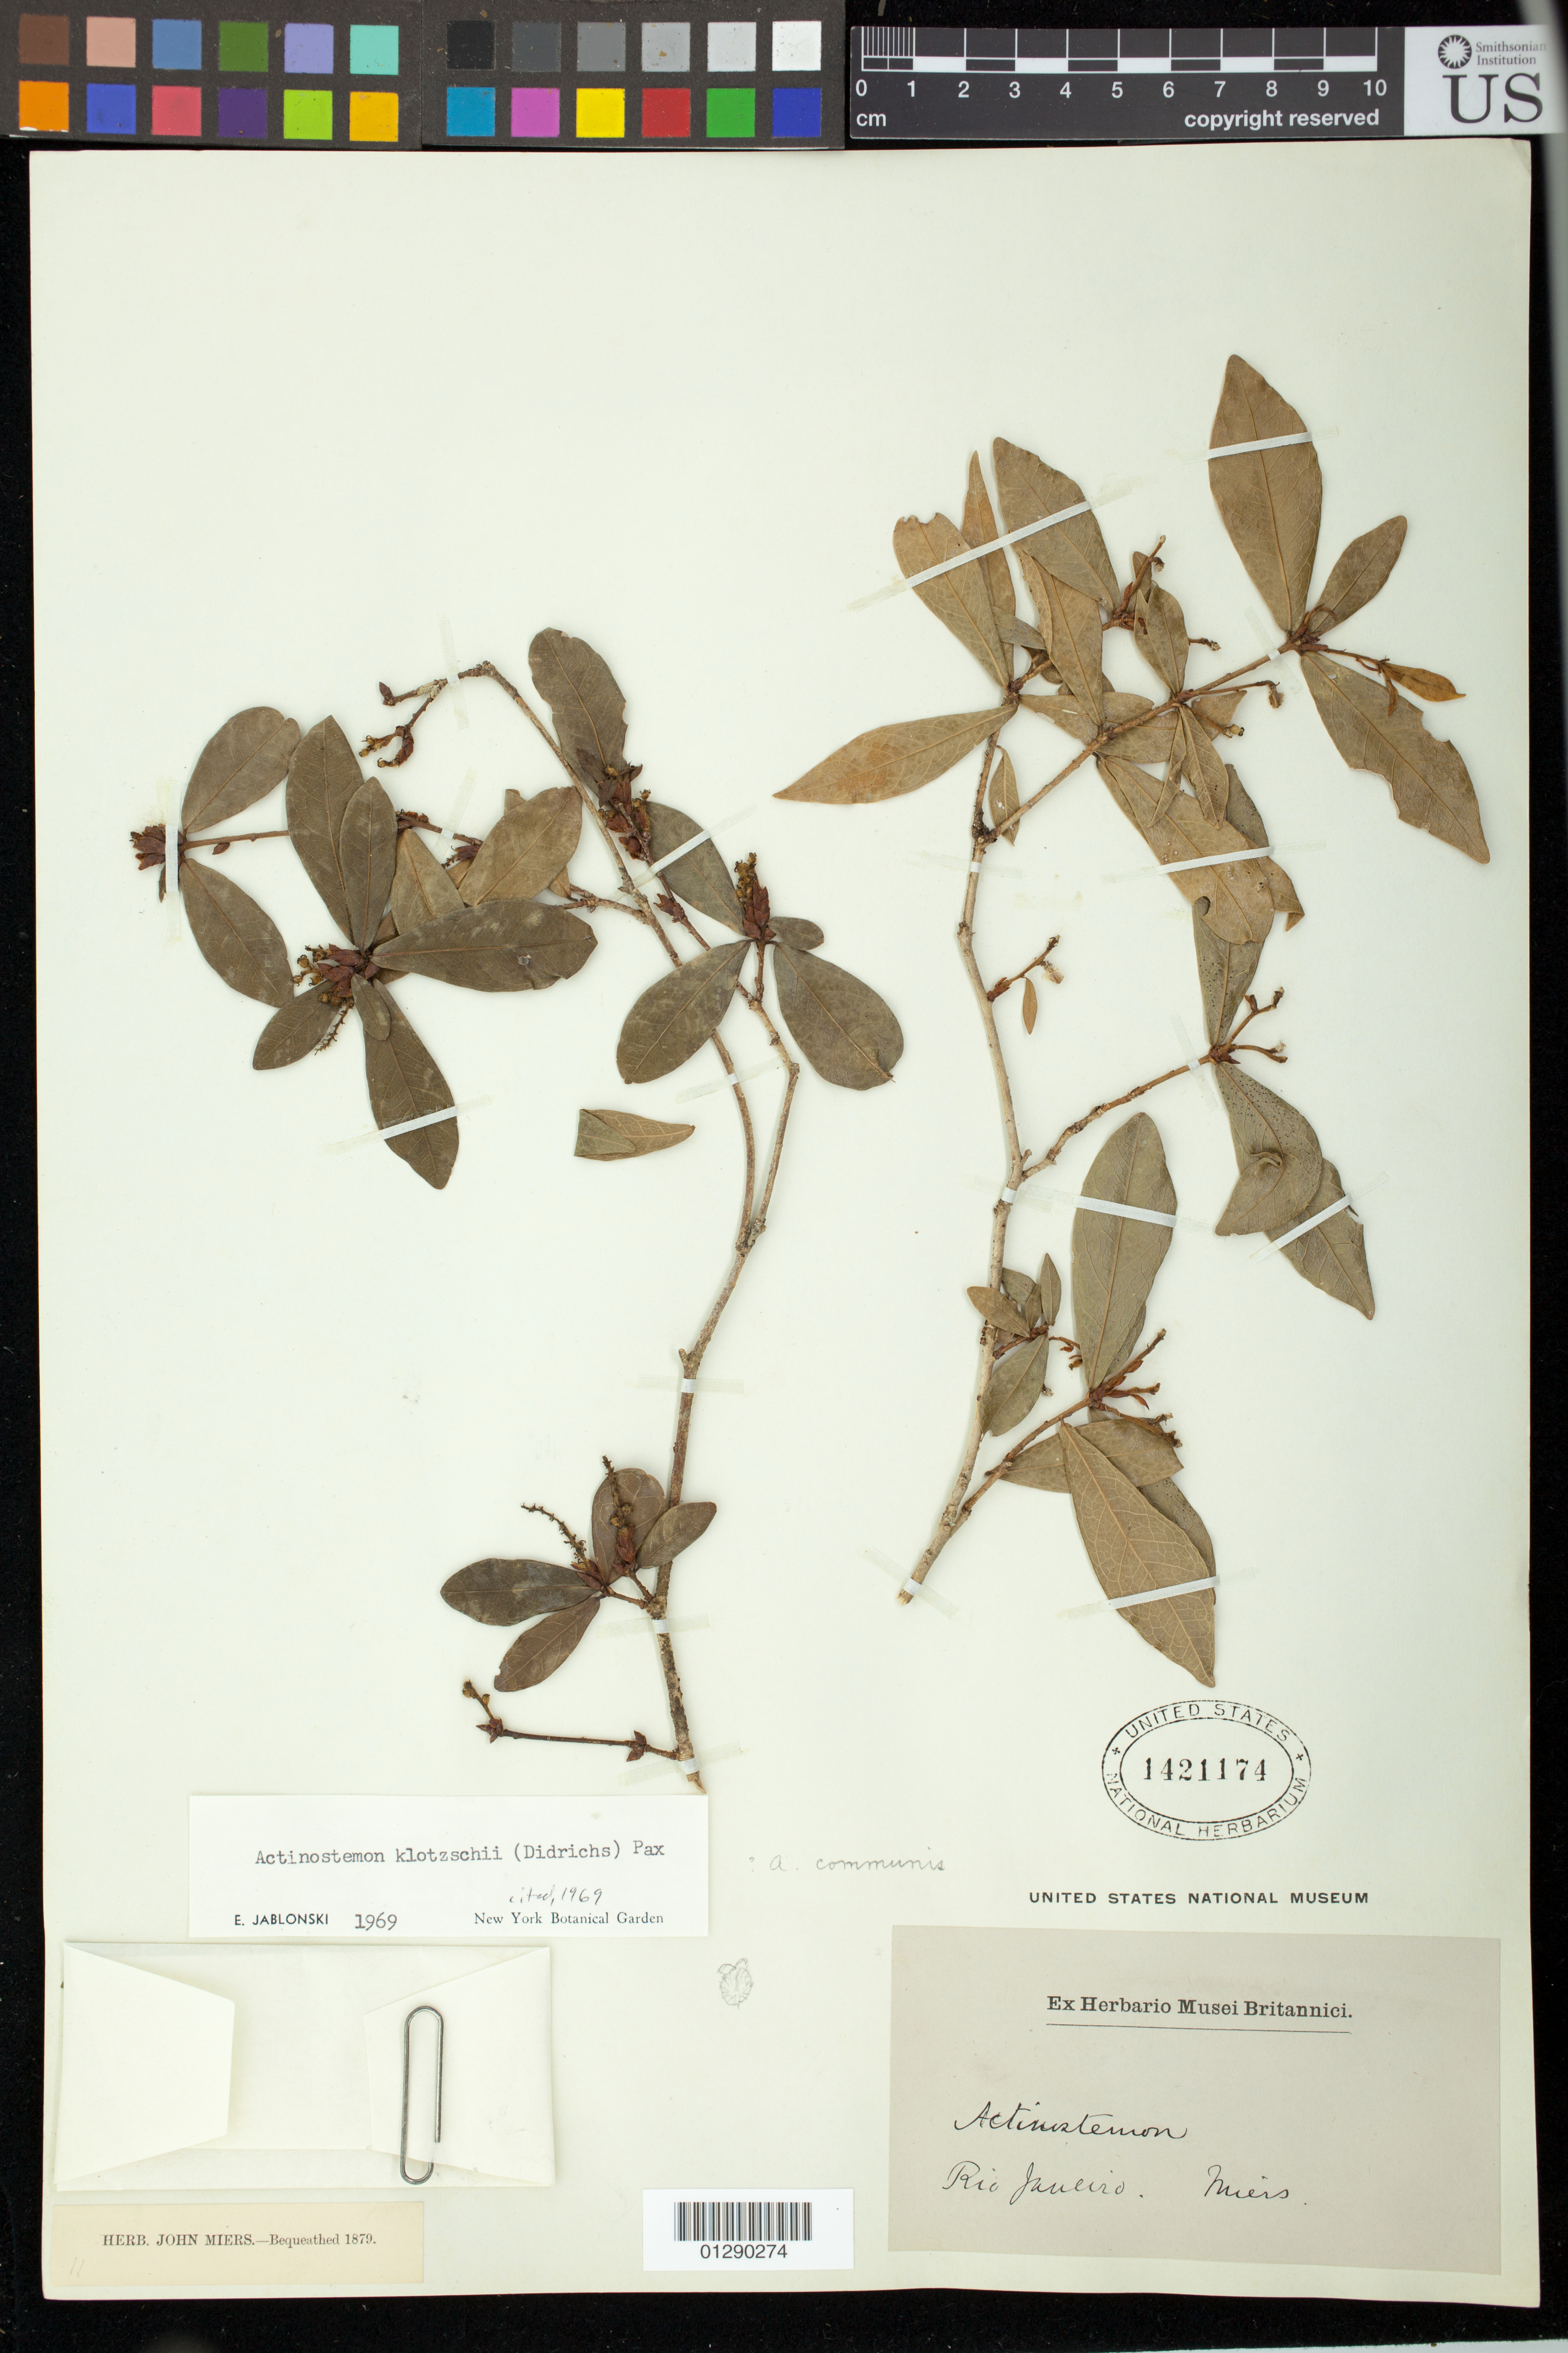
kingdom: Plantae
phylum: Tracheophyta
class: Magnoliopsida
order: Malpighiales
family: Euphorbiaceae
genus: Actinostemon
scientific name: Actinostemon klotzschii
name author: (Didr.) Pax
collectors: J. Miers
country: Brazil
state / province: Rio de Janeiro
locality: Rio Janeiro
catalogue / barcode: US 1421174